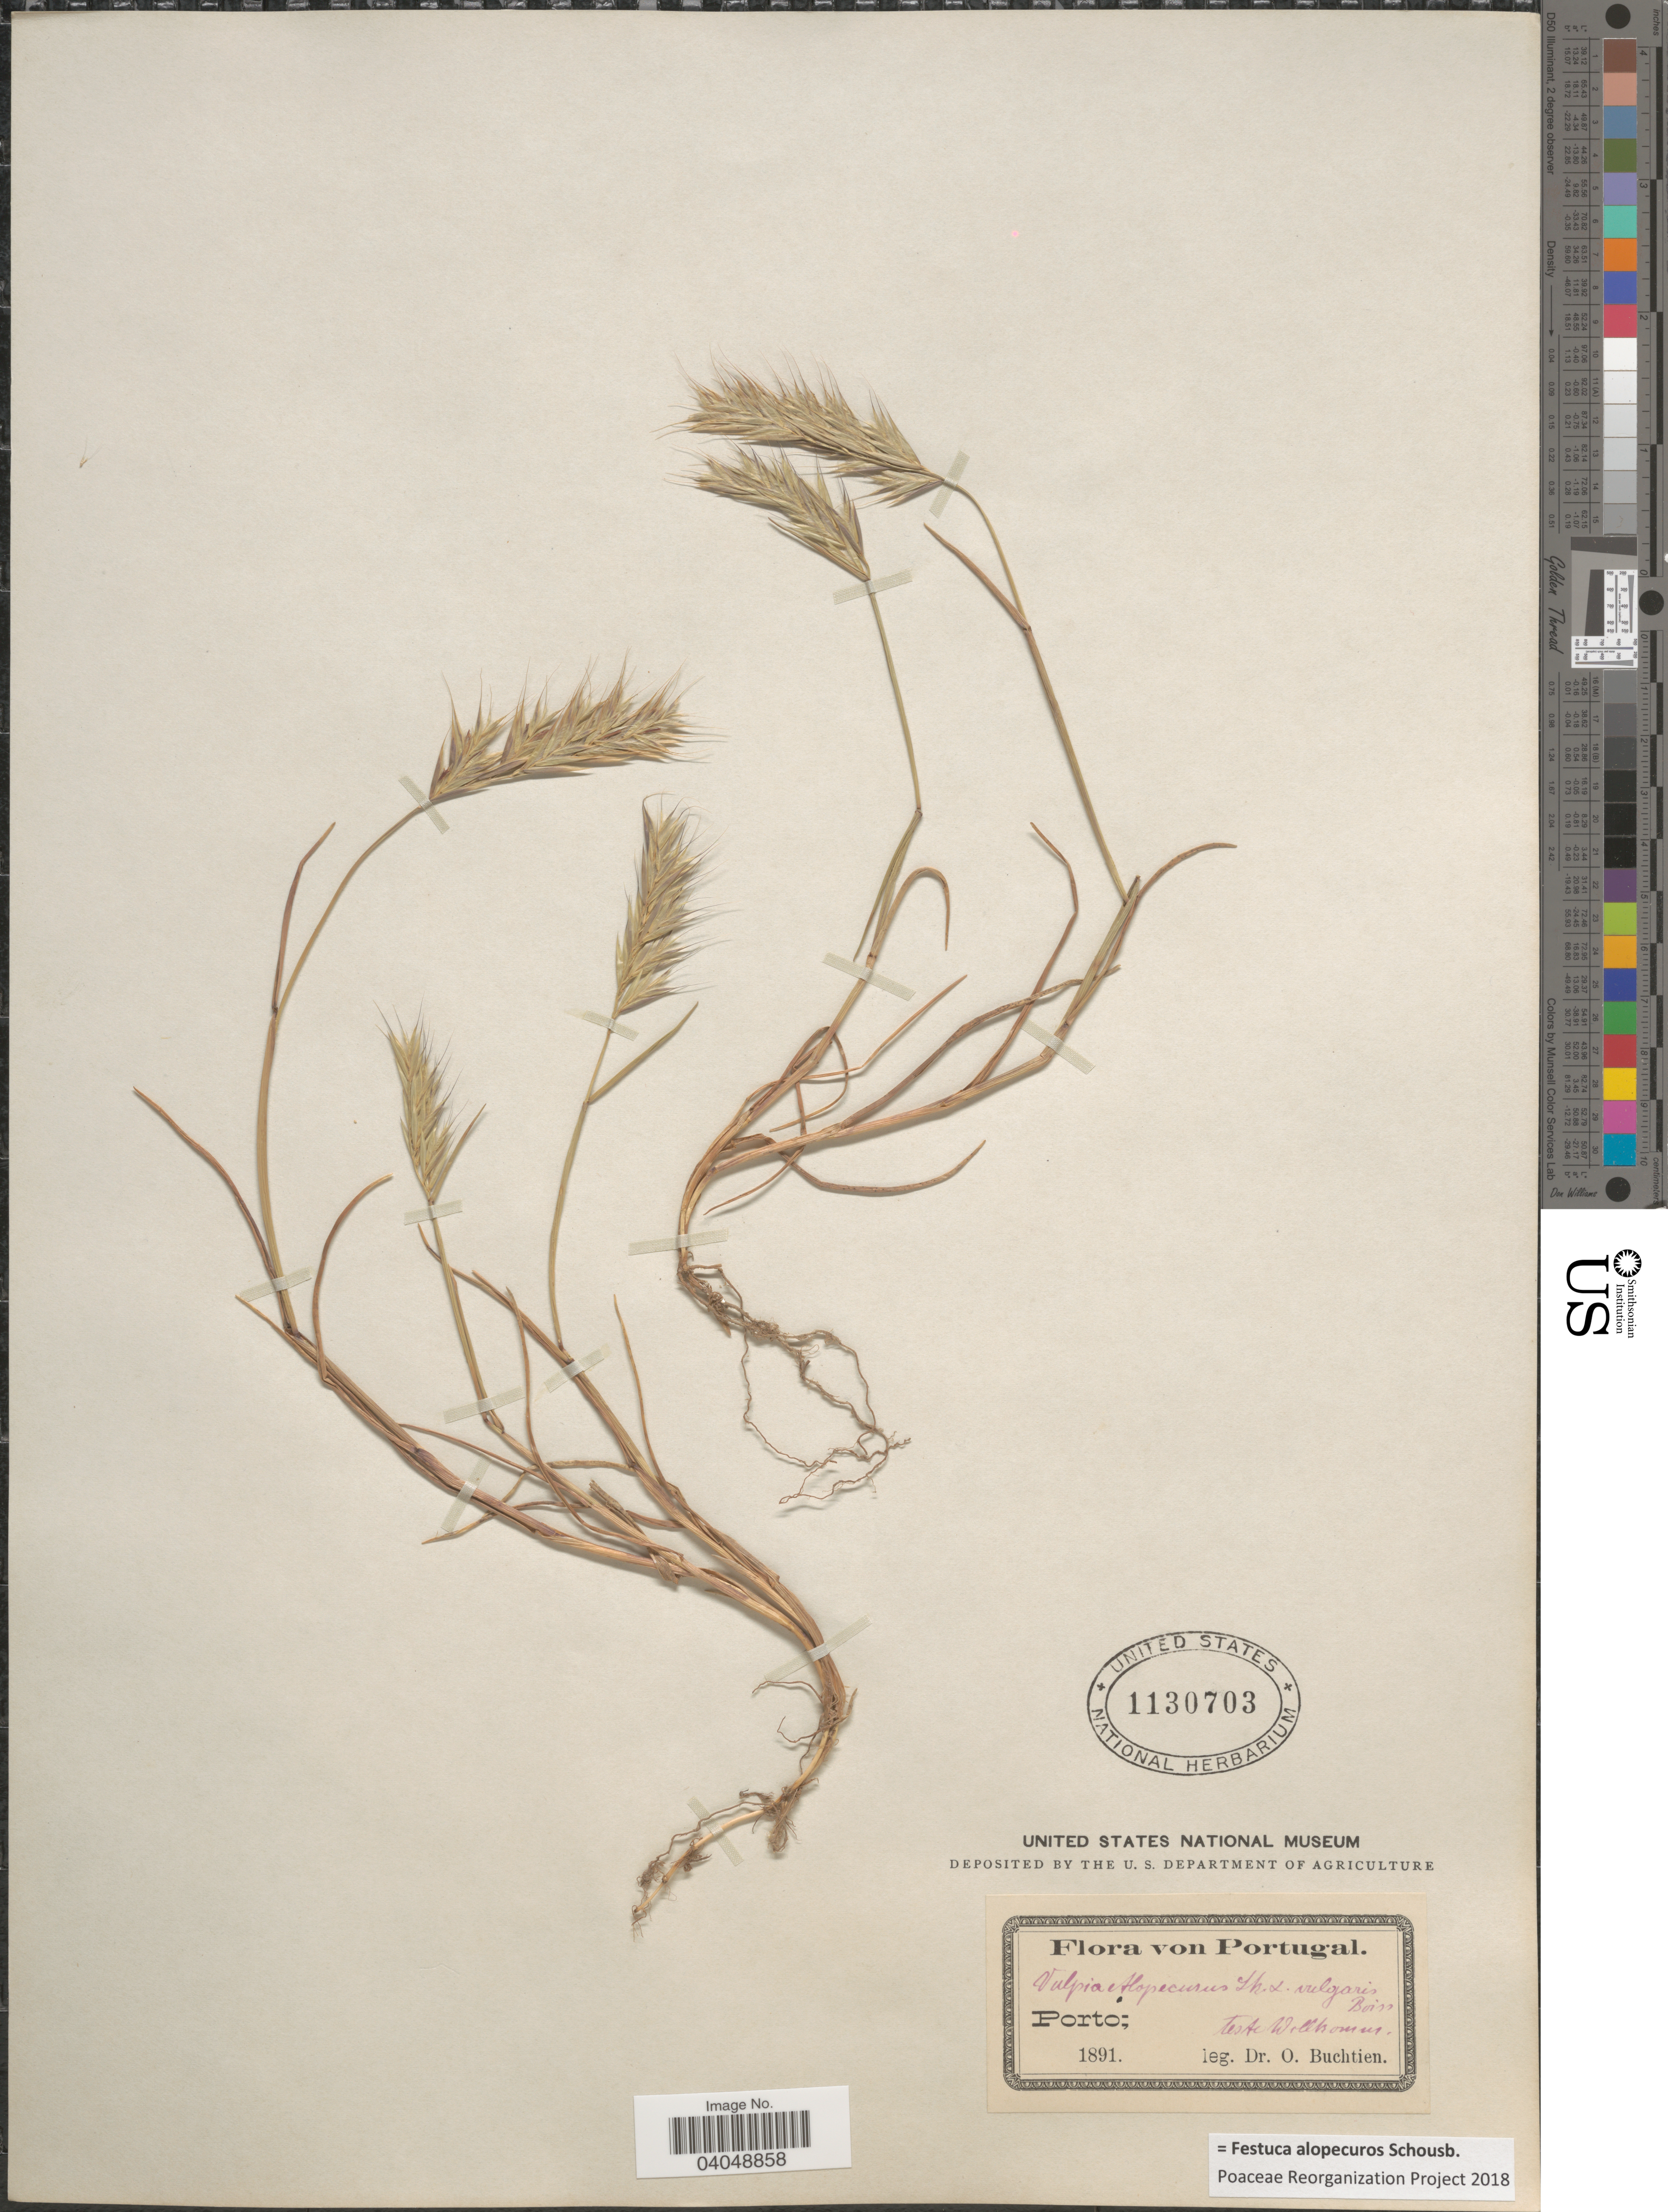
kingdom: Plantae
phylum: Tracheophyta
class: Liliopsida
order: Poales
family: Poaceae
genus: Festuca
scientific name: Festuca alopecuros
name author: Schousb.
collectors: O. Buchtien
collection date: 1891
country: Portugal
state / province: Porto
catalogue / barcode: US 1130703